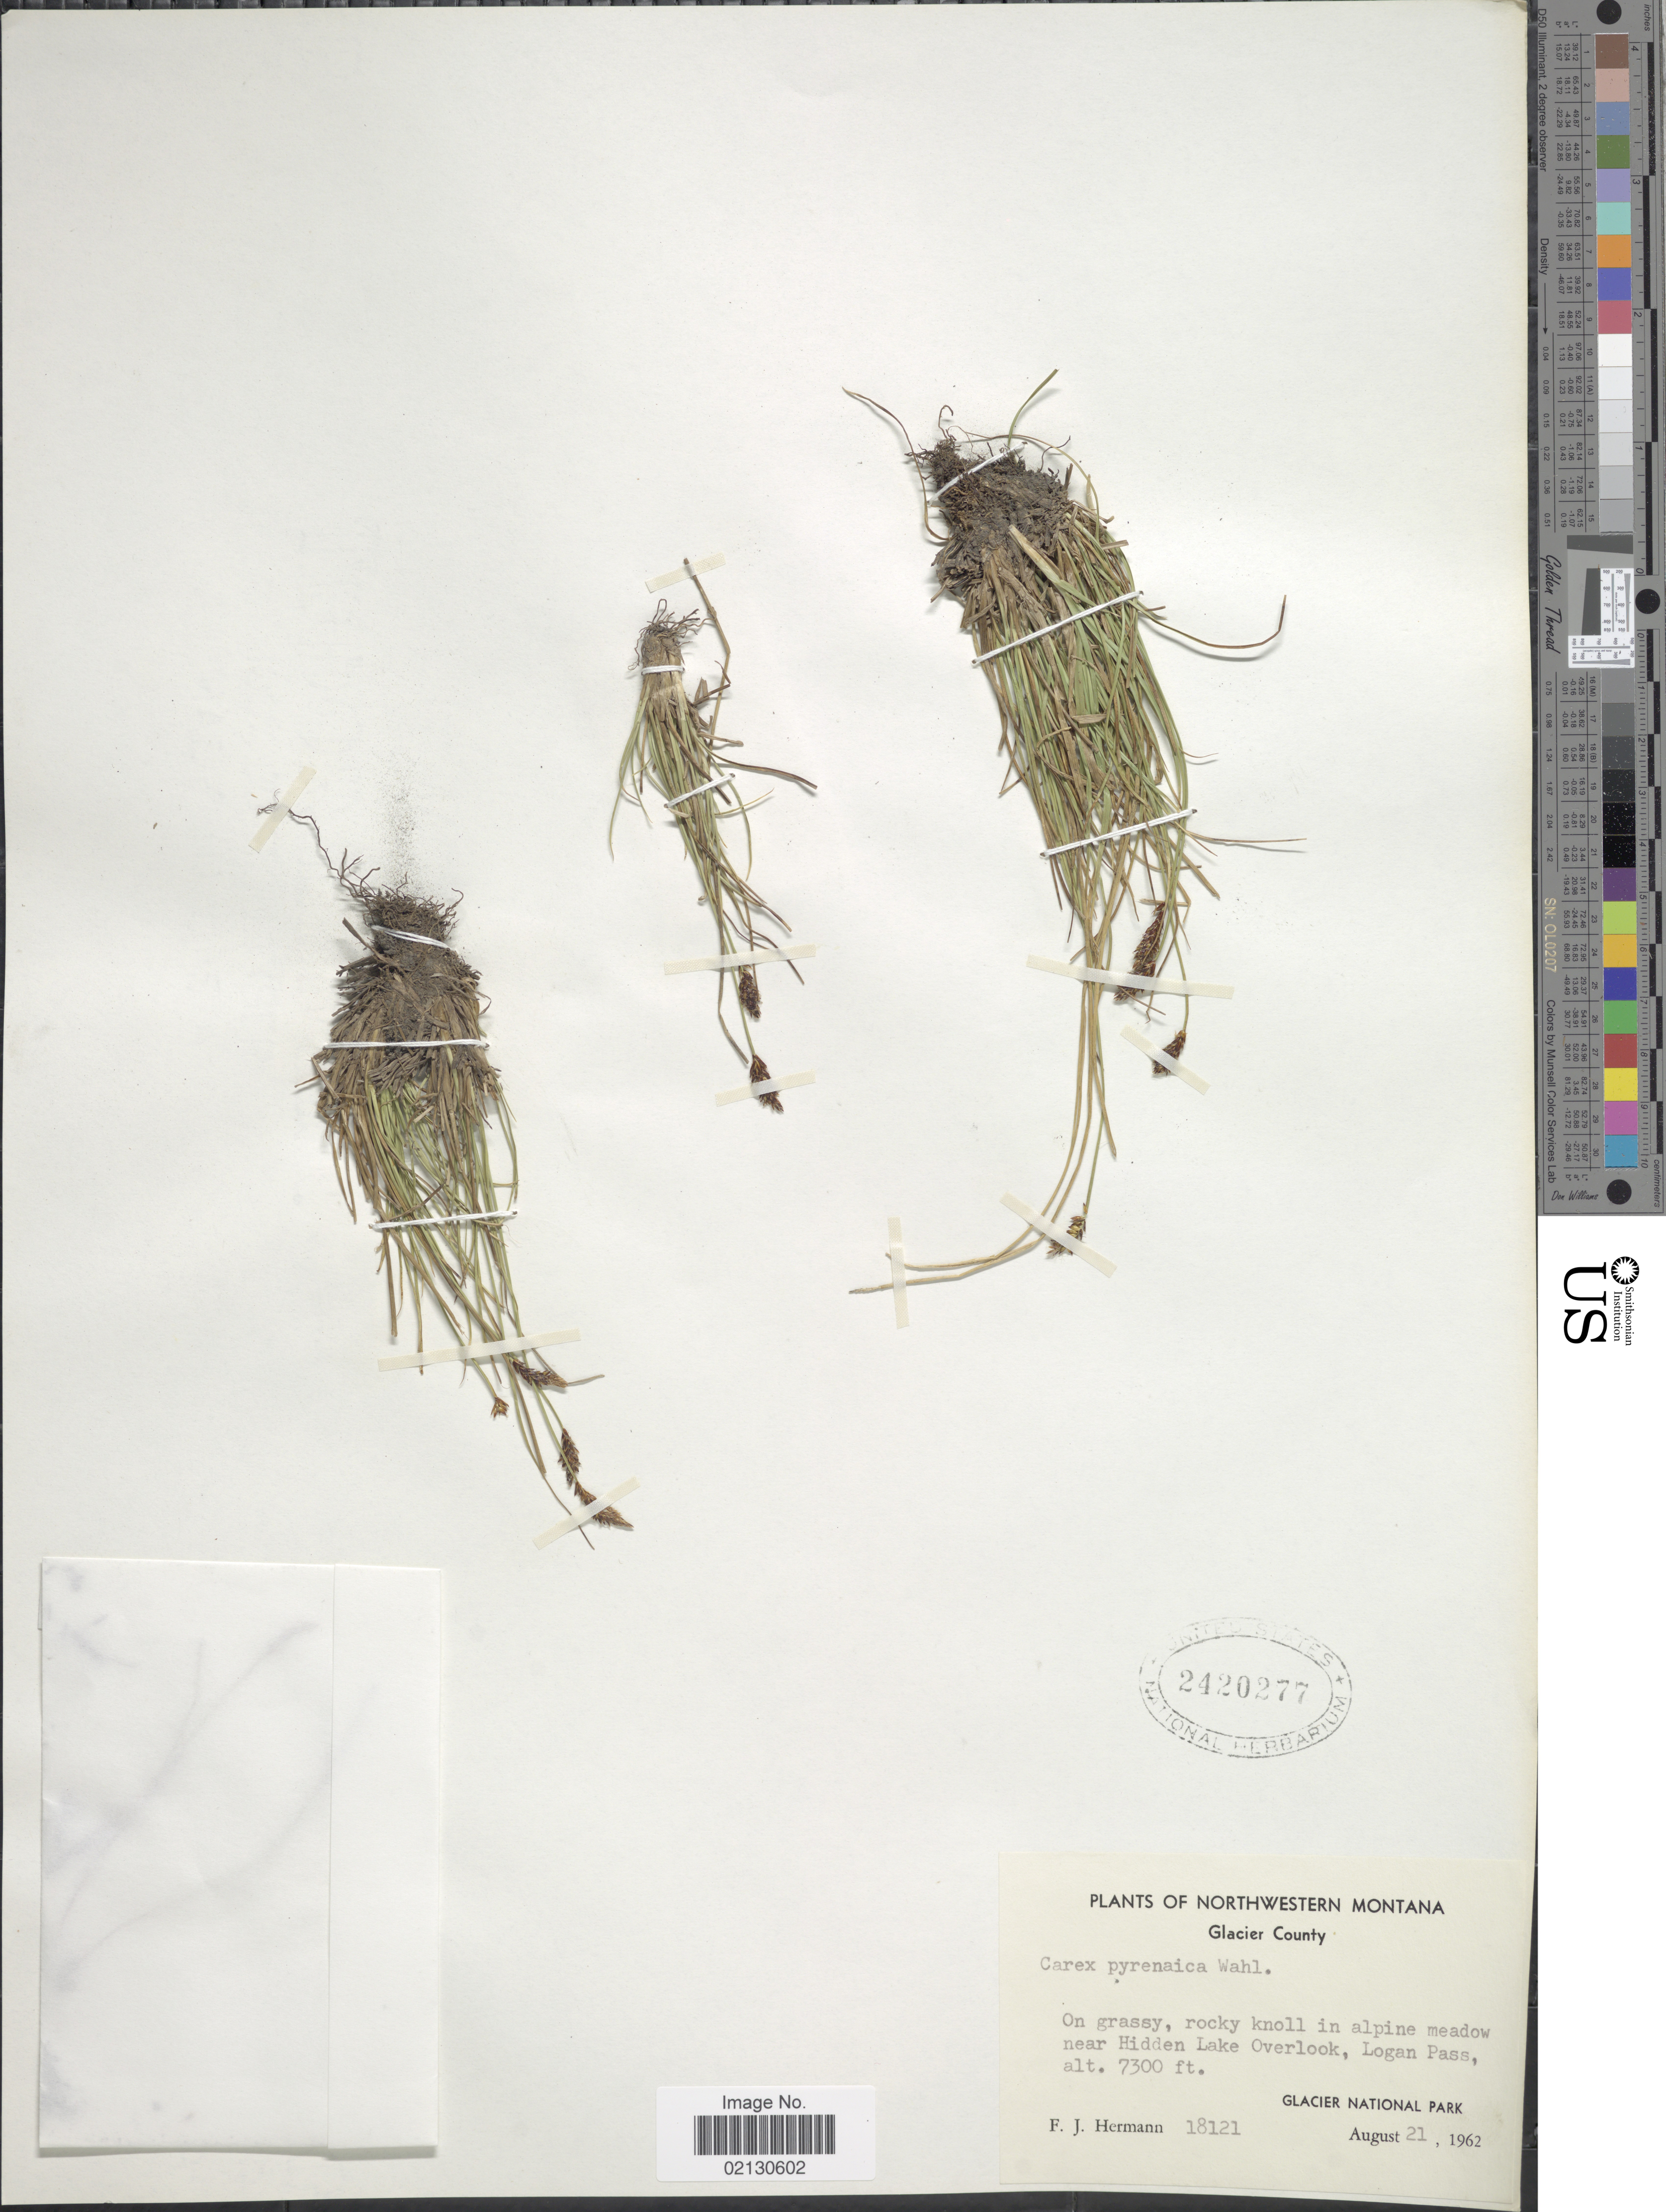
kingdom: Plantae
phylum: Tracheophyta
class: Liliopsida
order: Poales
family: Cyperaceae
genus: Carex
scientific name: Carex micropoda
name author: C.A. Mey.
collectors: F. J. Hermann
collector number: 18121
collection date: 1962-08-21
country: United States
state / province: Montana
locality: Northwestern Montana. Glacier County. near Hidden Overlook, Logan Pass. Glacier National Park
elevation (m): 2225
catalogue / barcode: US 2420277